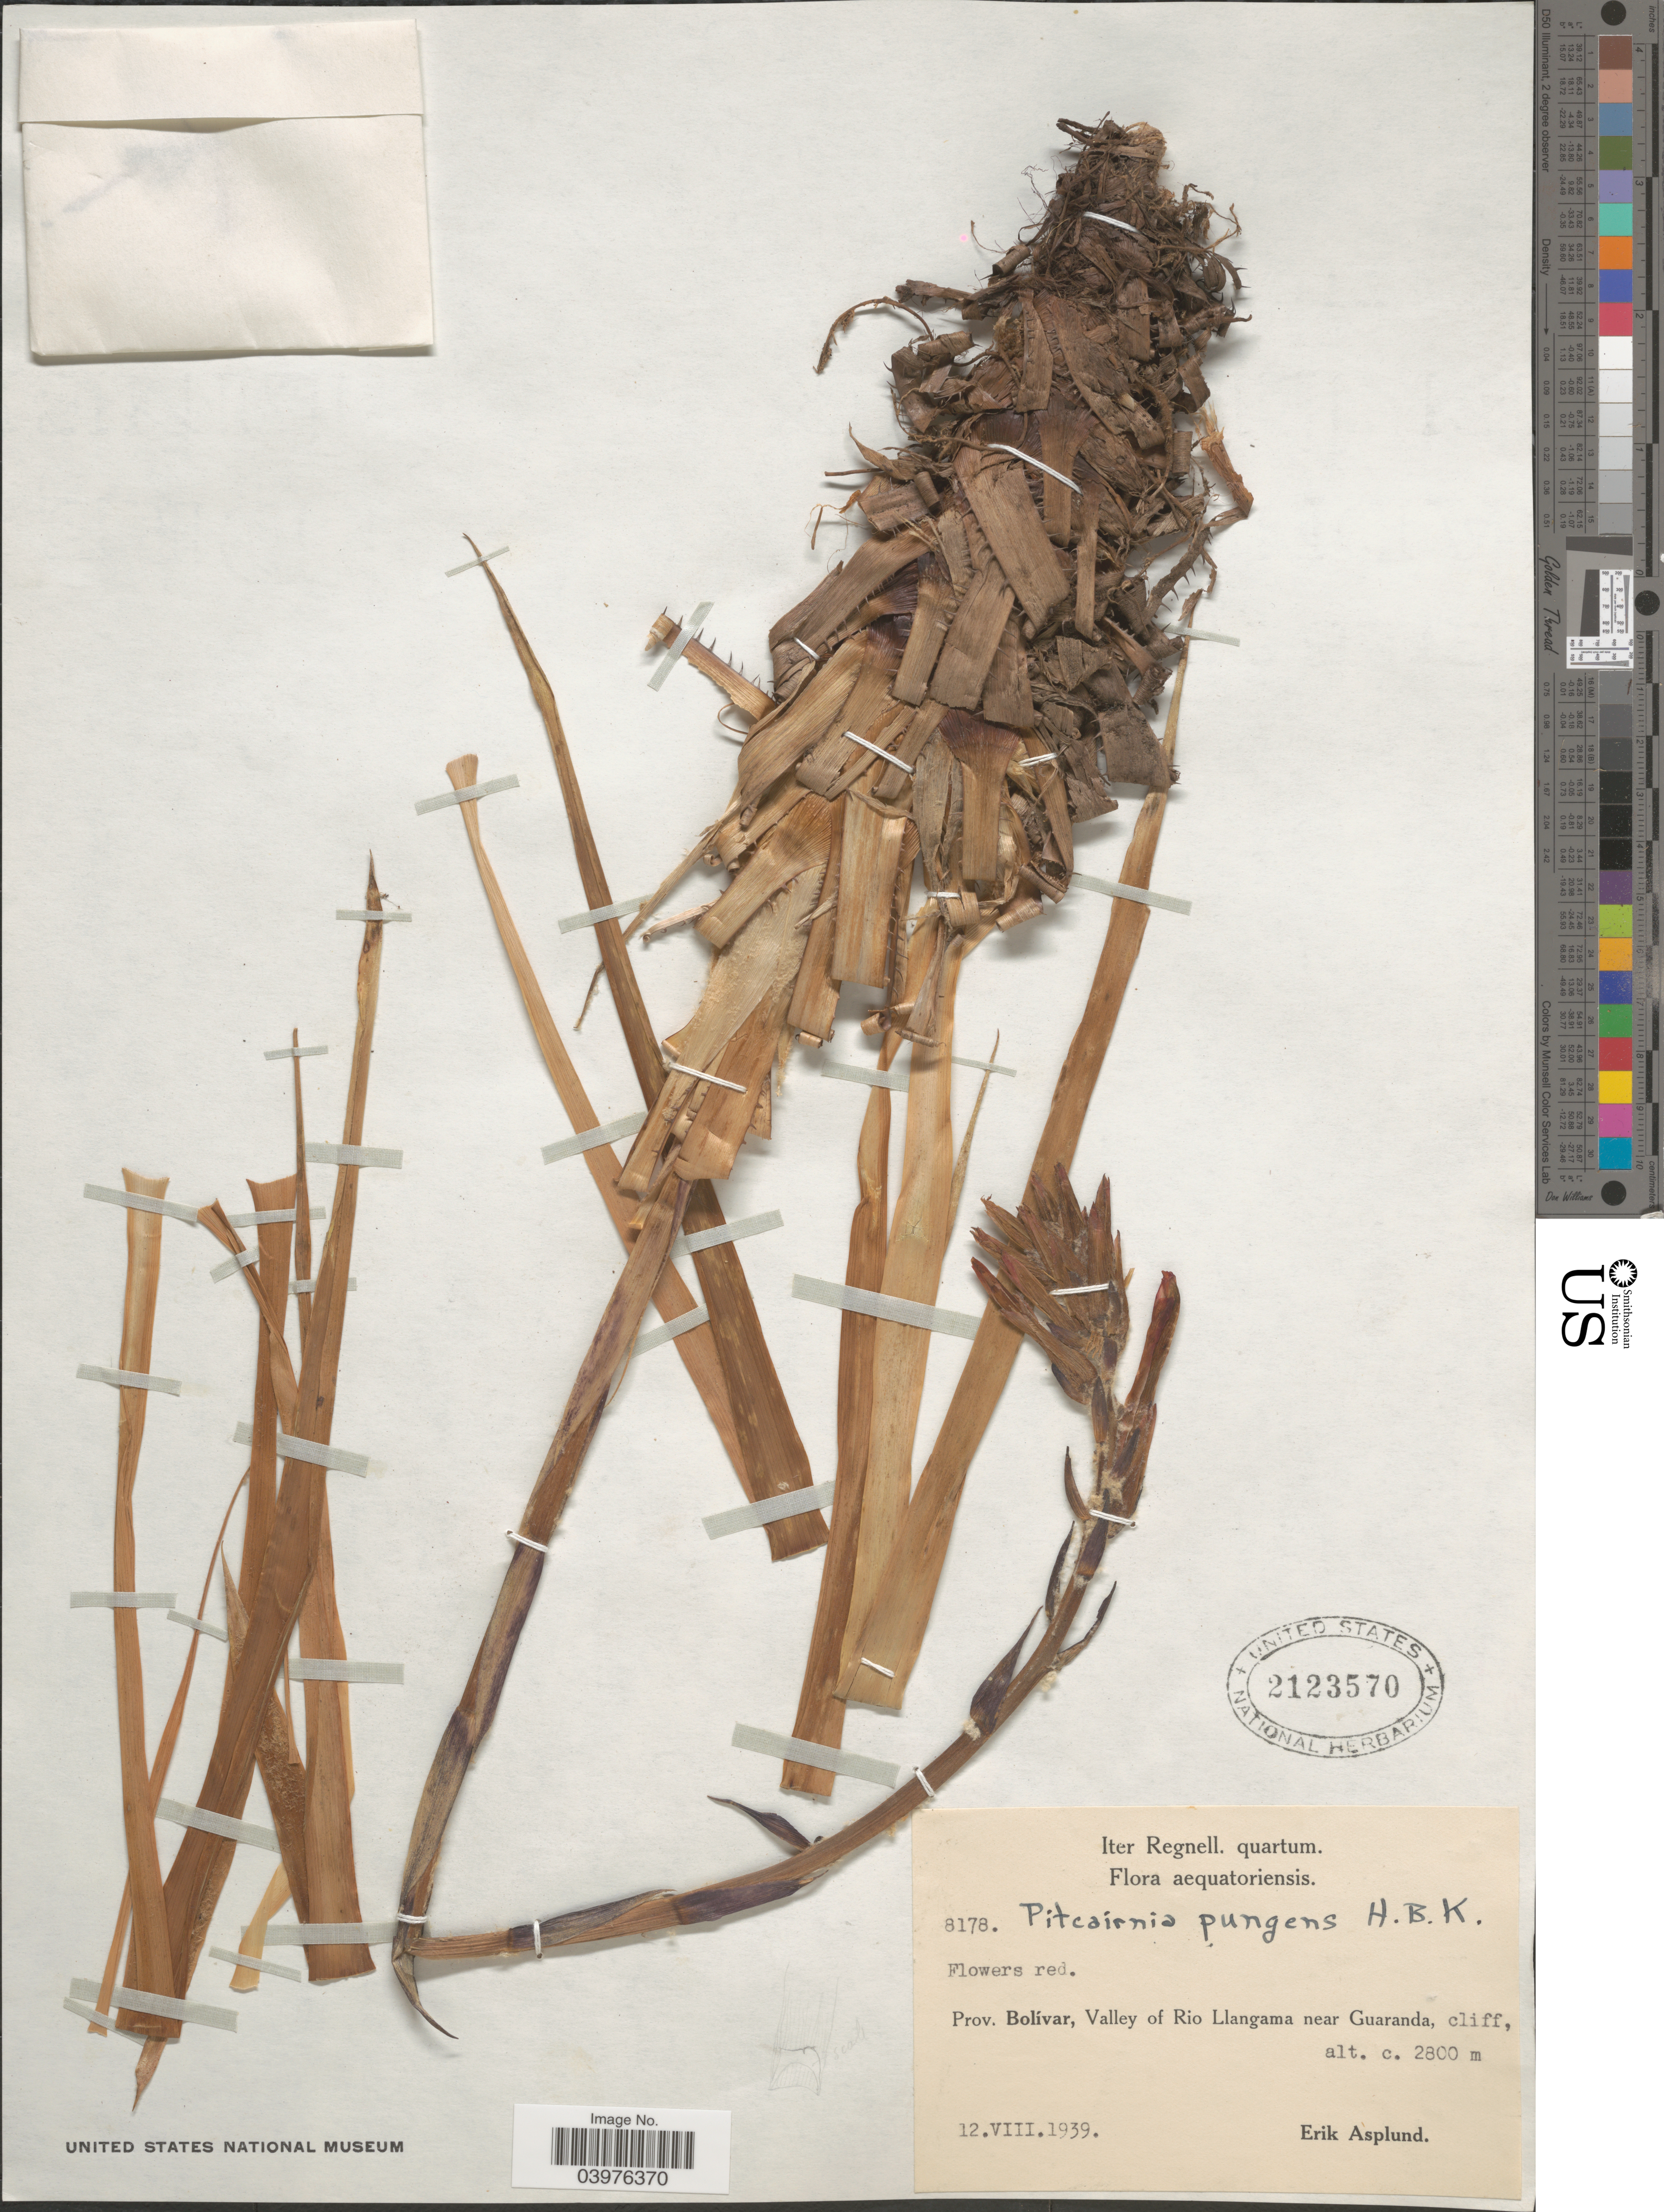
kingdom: Plantae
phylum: Tracheophyta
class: Liliopsida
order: Poales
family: Bromeliaceae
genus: Pitcairnia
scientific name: Pitcairnia pungens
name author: Kunth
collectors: E. Asplund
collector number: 8178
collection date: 1939-08-12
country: Ecuador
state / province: Bolívar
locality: Valley of Rio Llangama near Guaranda.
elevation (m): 2800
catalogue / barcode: US 2123570